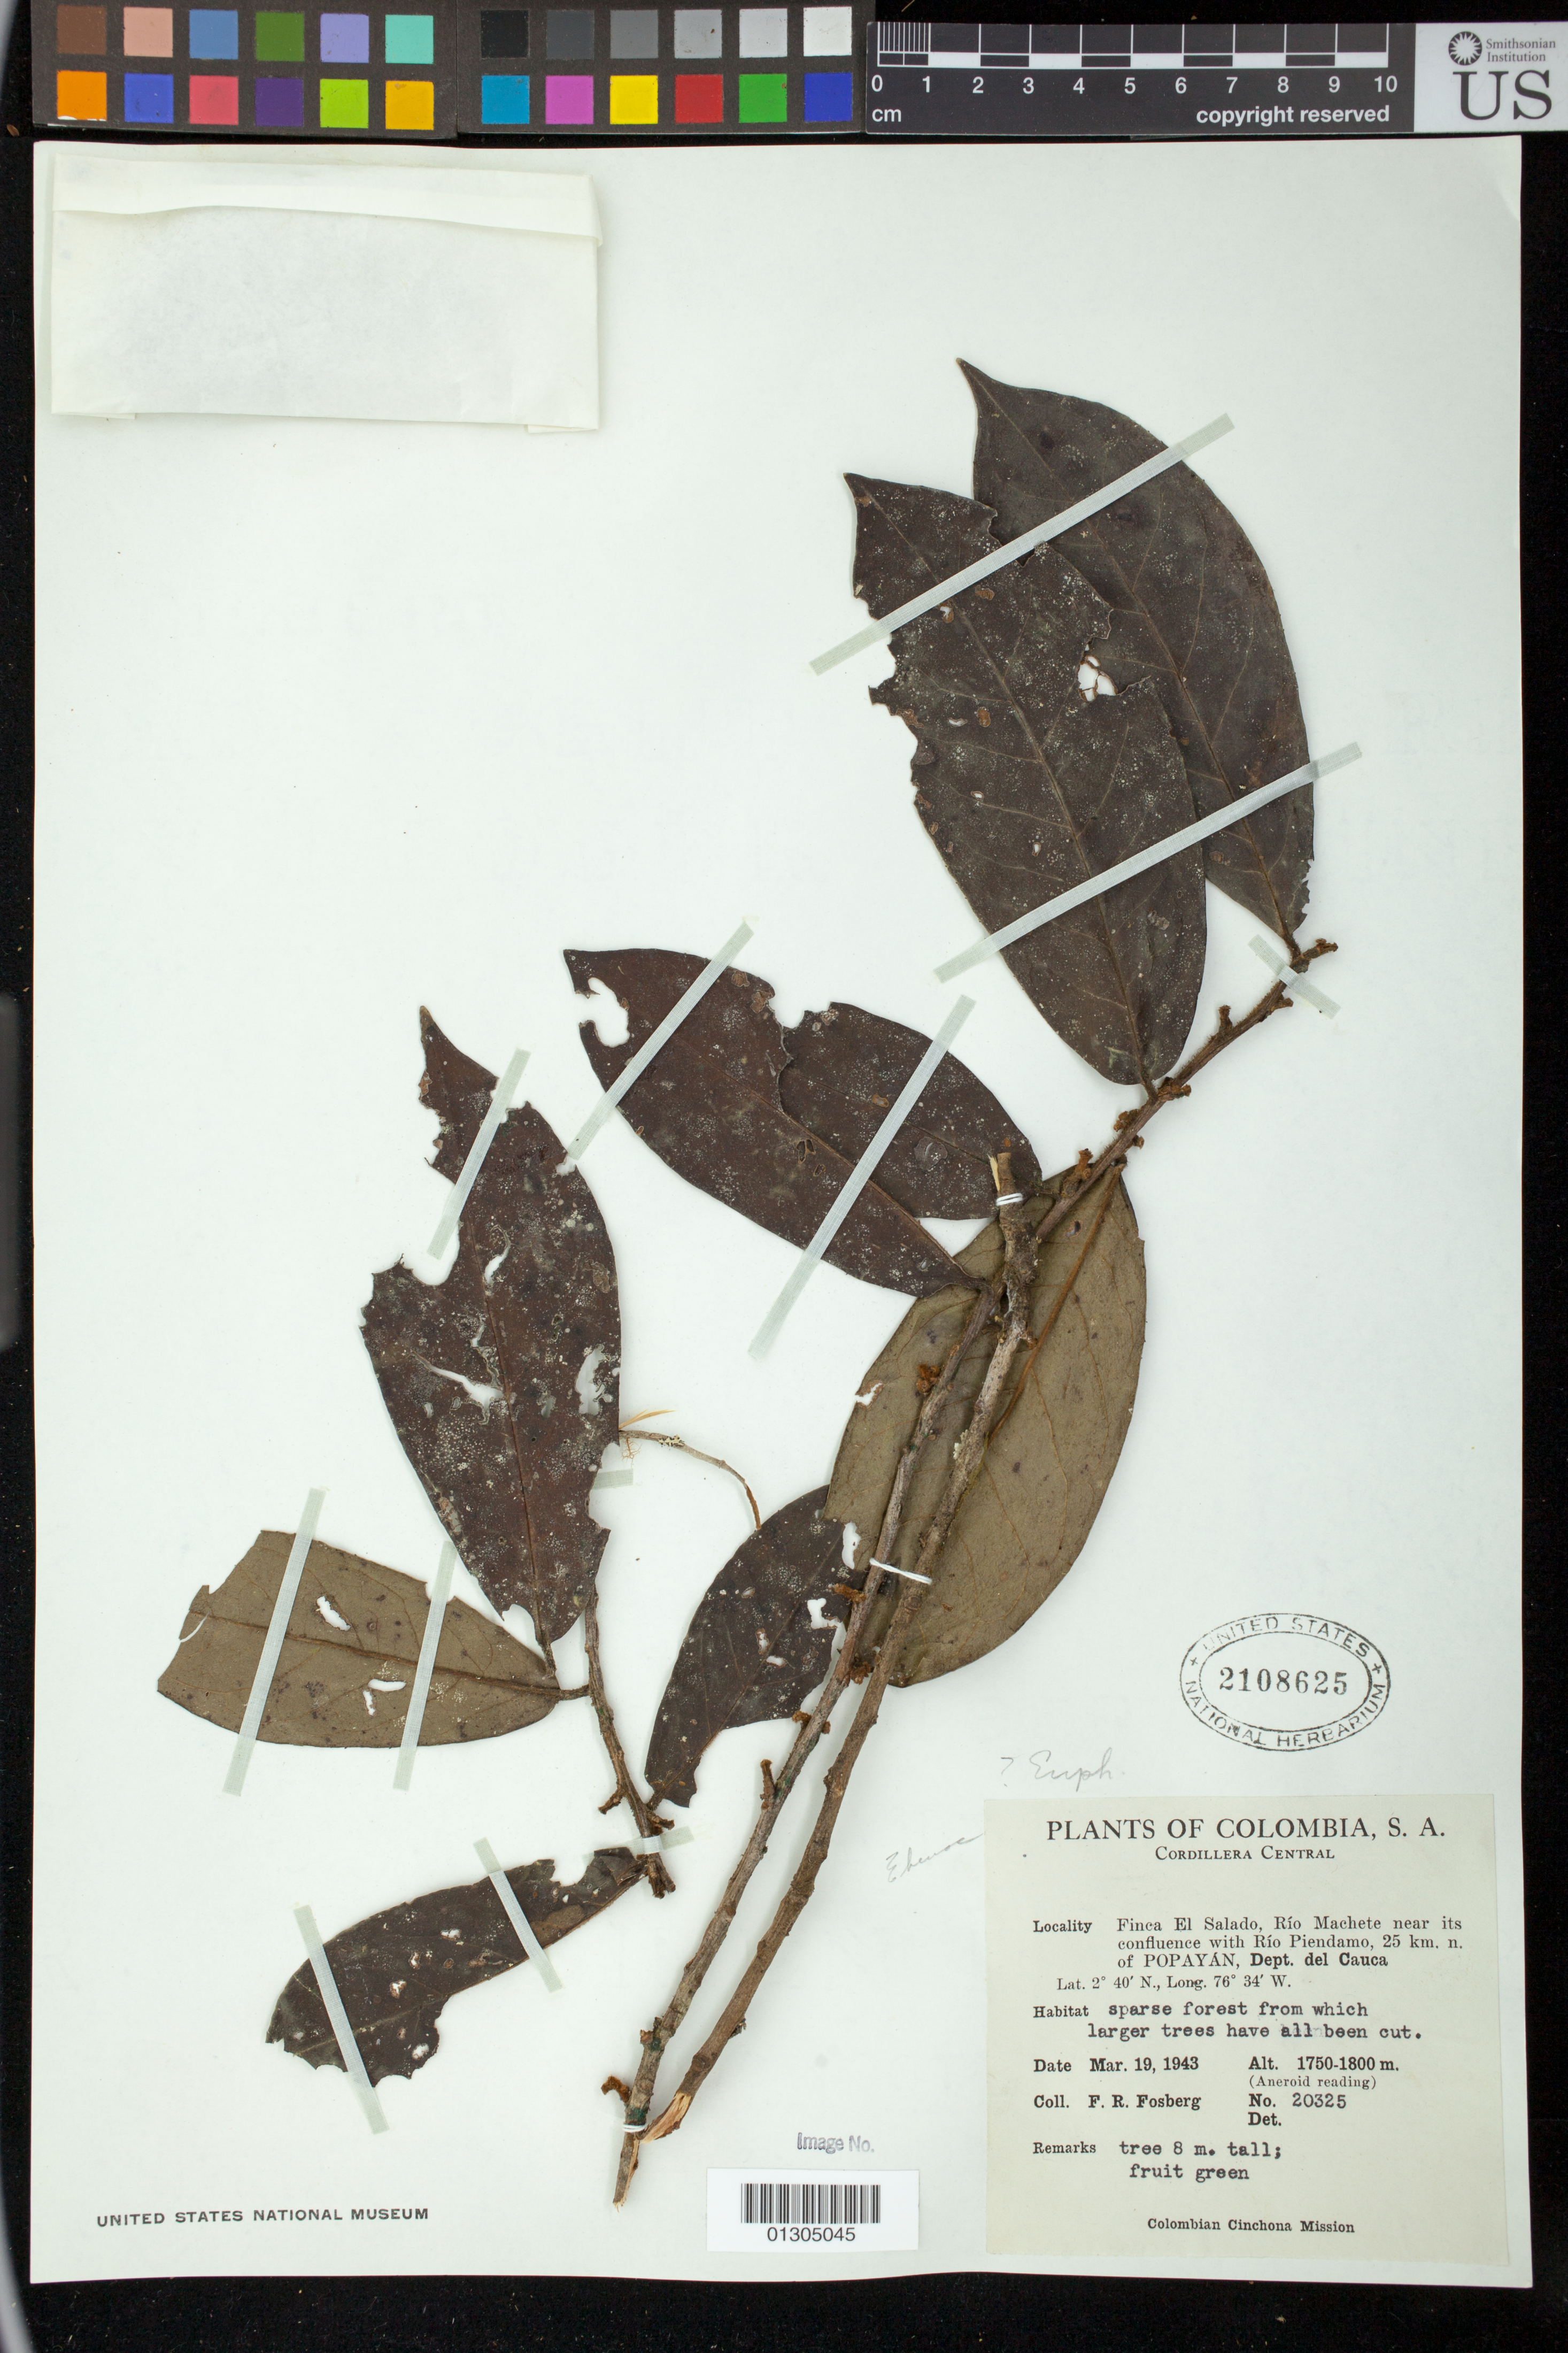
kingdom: Plantae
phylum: Tracheophyta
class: Magnoliopsida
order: Ericales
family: Symplocaceae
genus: Symplocos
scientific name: Symplocos sp.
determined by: Londoño-Echeverri, Y.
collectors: F. R. Fosberg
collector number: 20325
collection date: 1943-03-19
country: Colombia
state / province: Cauca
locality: Finca El Salado, Rio Machete near its confluence with Rio Piendamo, 25 km. n. of POPAYAN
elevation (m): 1750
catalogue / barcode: US 2108625